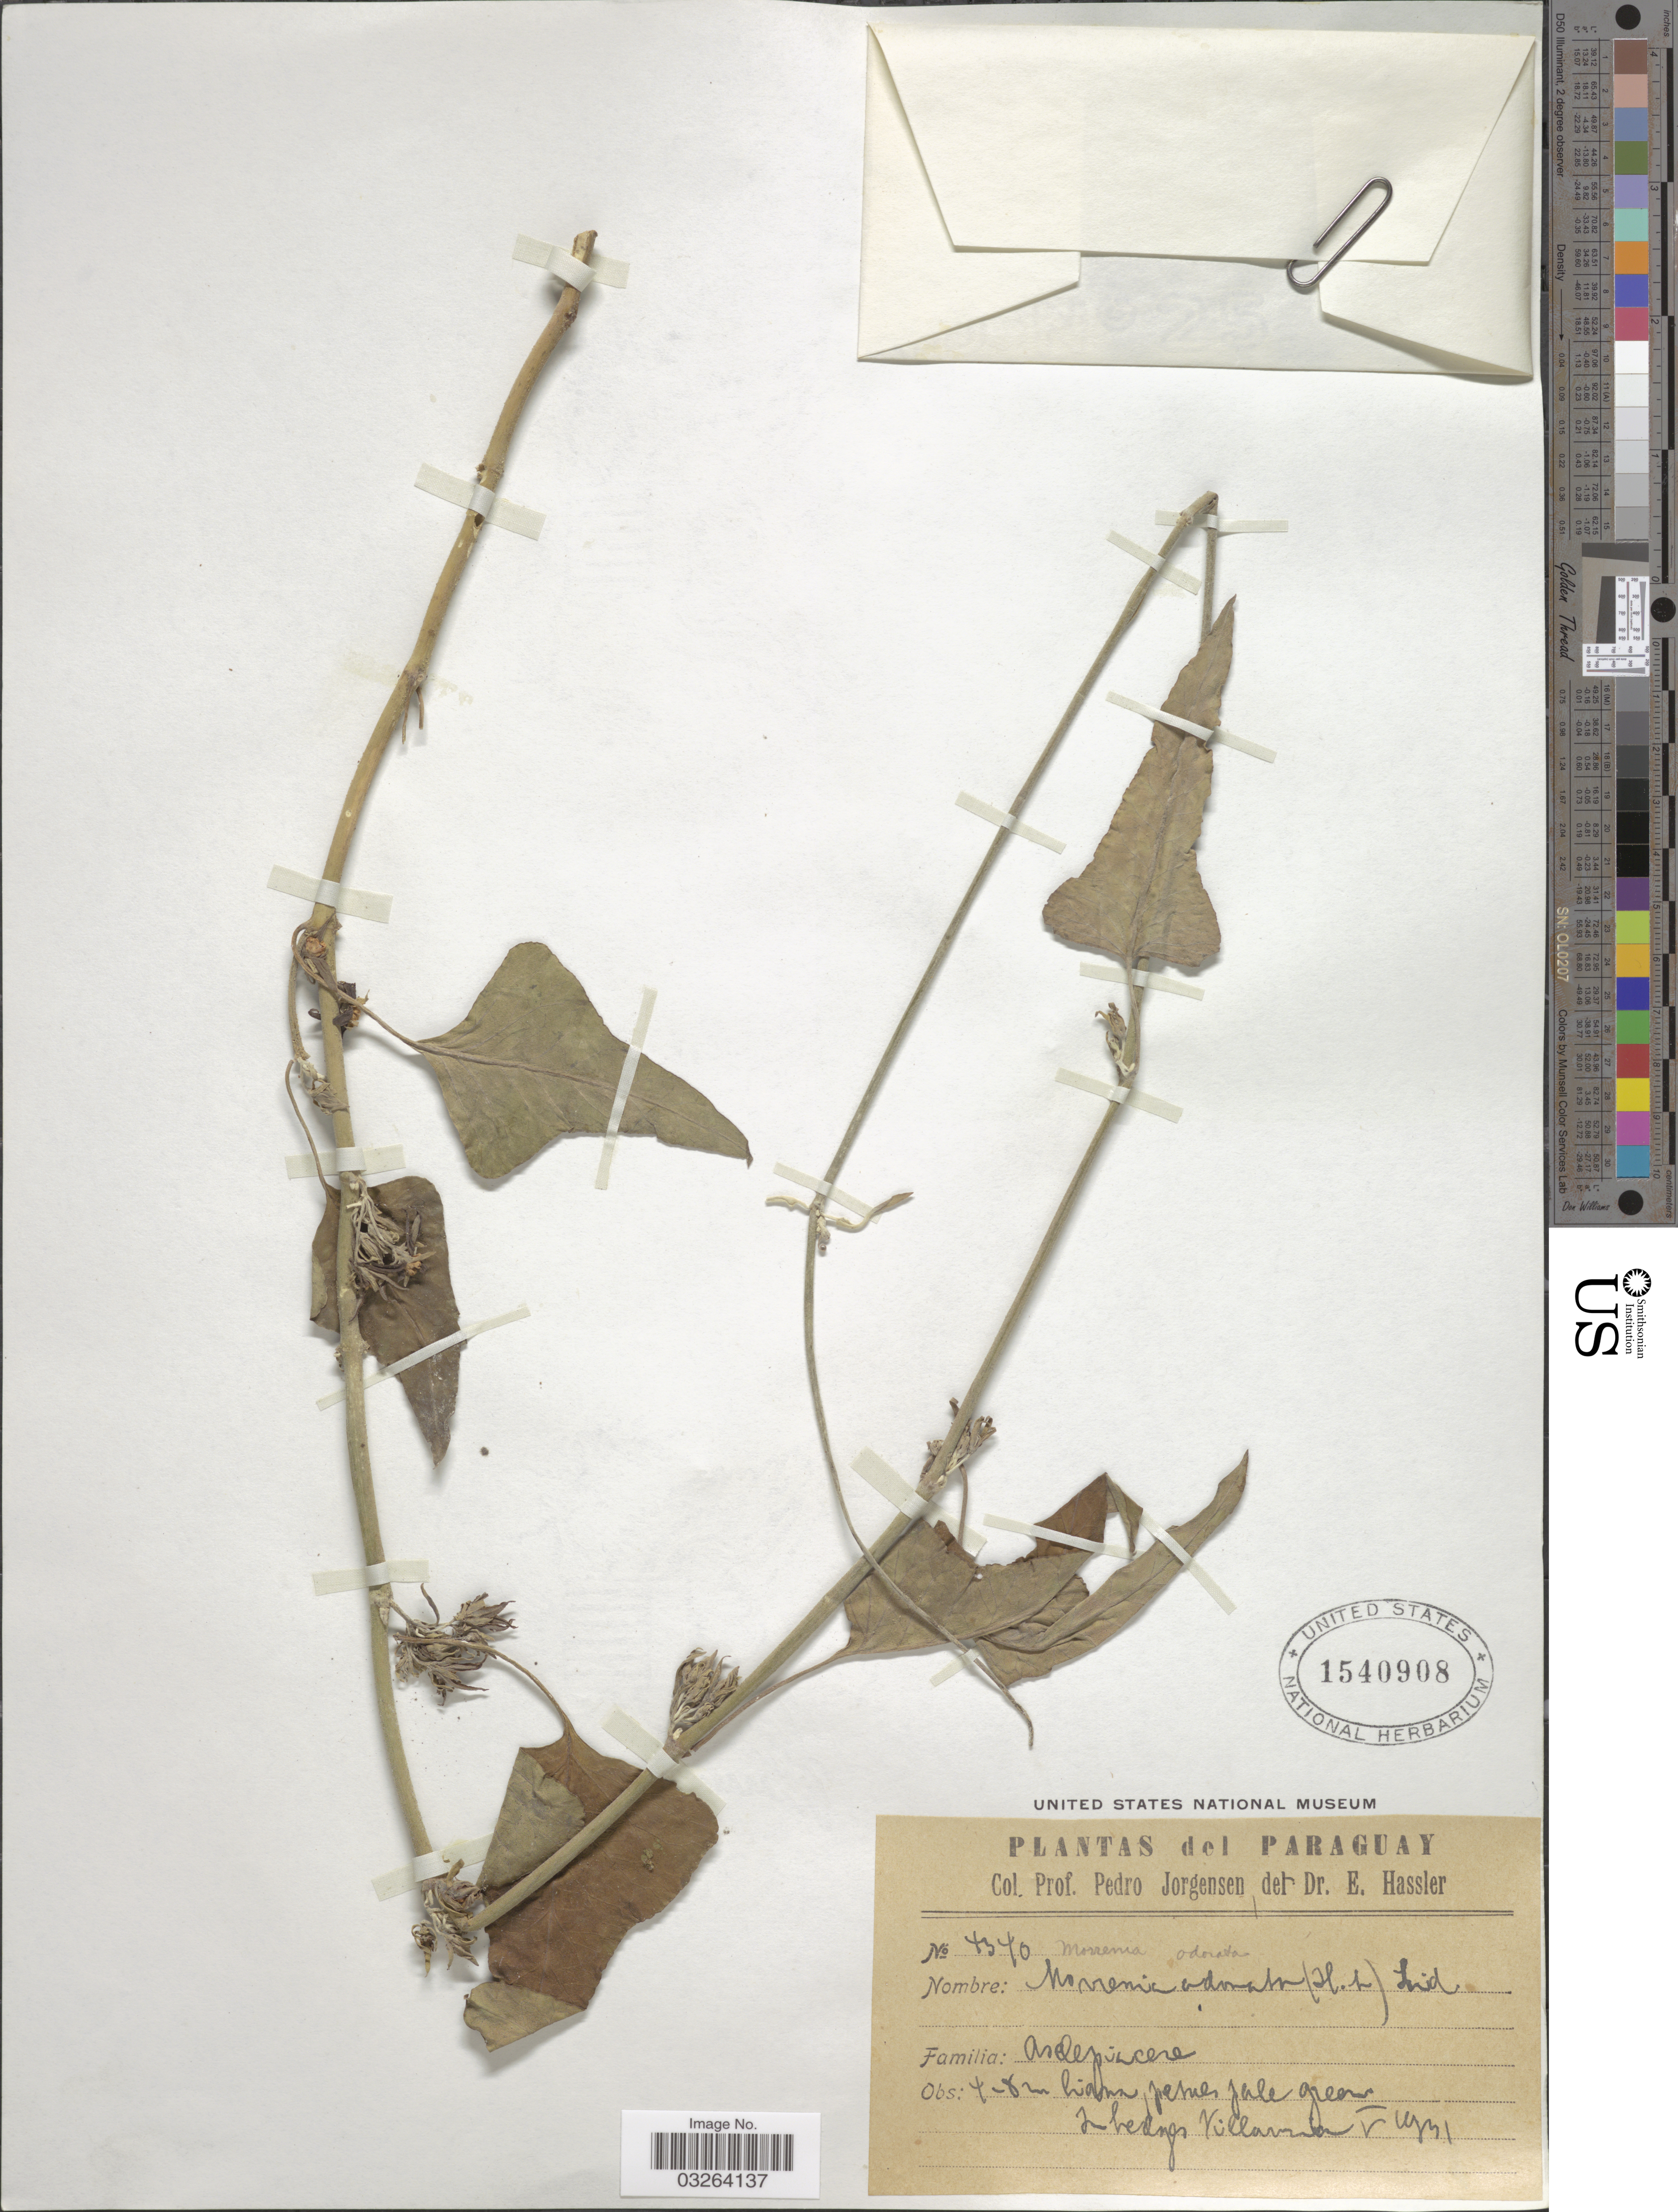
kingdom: Plantae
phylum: Tracheophyta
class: Magnoliopsida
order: Gentianales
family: Apocynaceae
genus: Morrenia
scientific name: Morrenia odorata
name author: (Hook. & Arn.) Lindl.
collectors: P. Jörgensen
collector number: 4340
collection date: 1931-05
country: Paraguay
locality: In hedges Villarrica.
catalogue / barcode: US 1540908